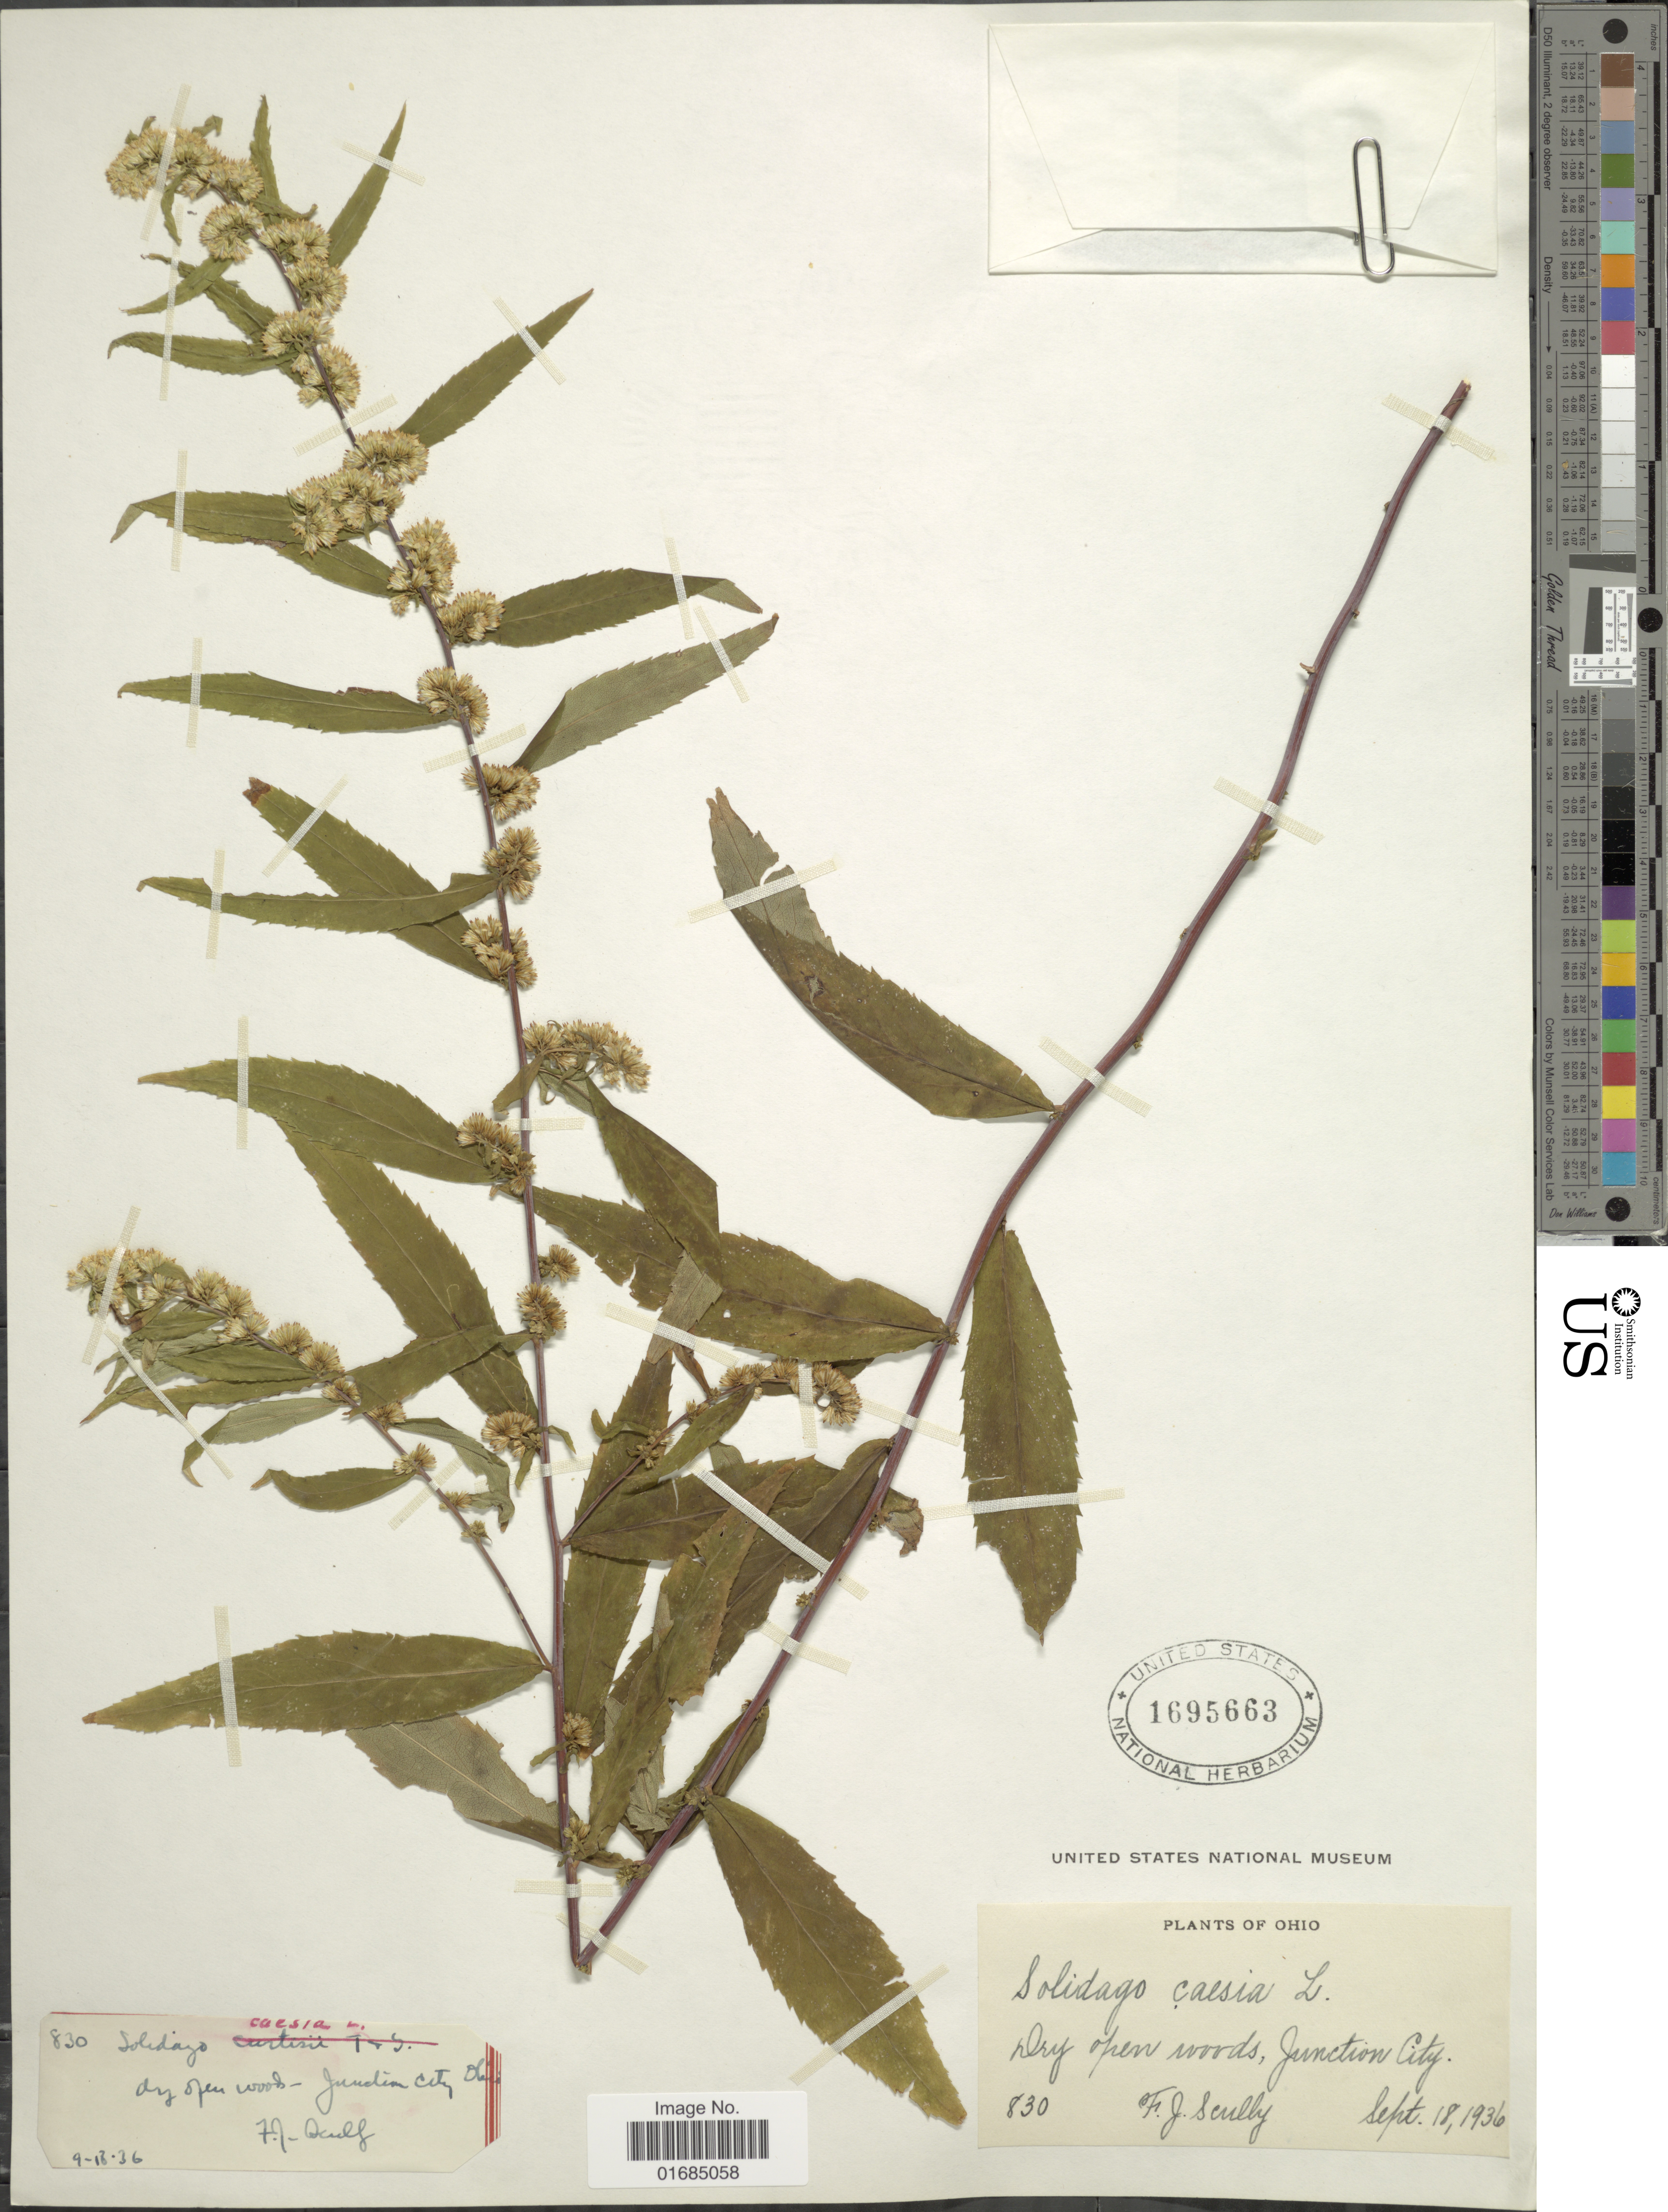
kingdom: Plantae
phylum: Tracheophyta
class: Magnoliopsida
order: Asterales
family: Asteraceae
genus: Solidago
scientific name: Solidago caesia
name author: L.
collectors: F. Scully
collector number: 830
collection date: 1936-09-18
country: United States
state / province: Ohio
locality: Dry open woods, Junction City.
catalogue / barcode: US 1695663